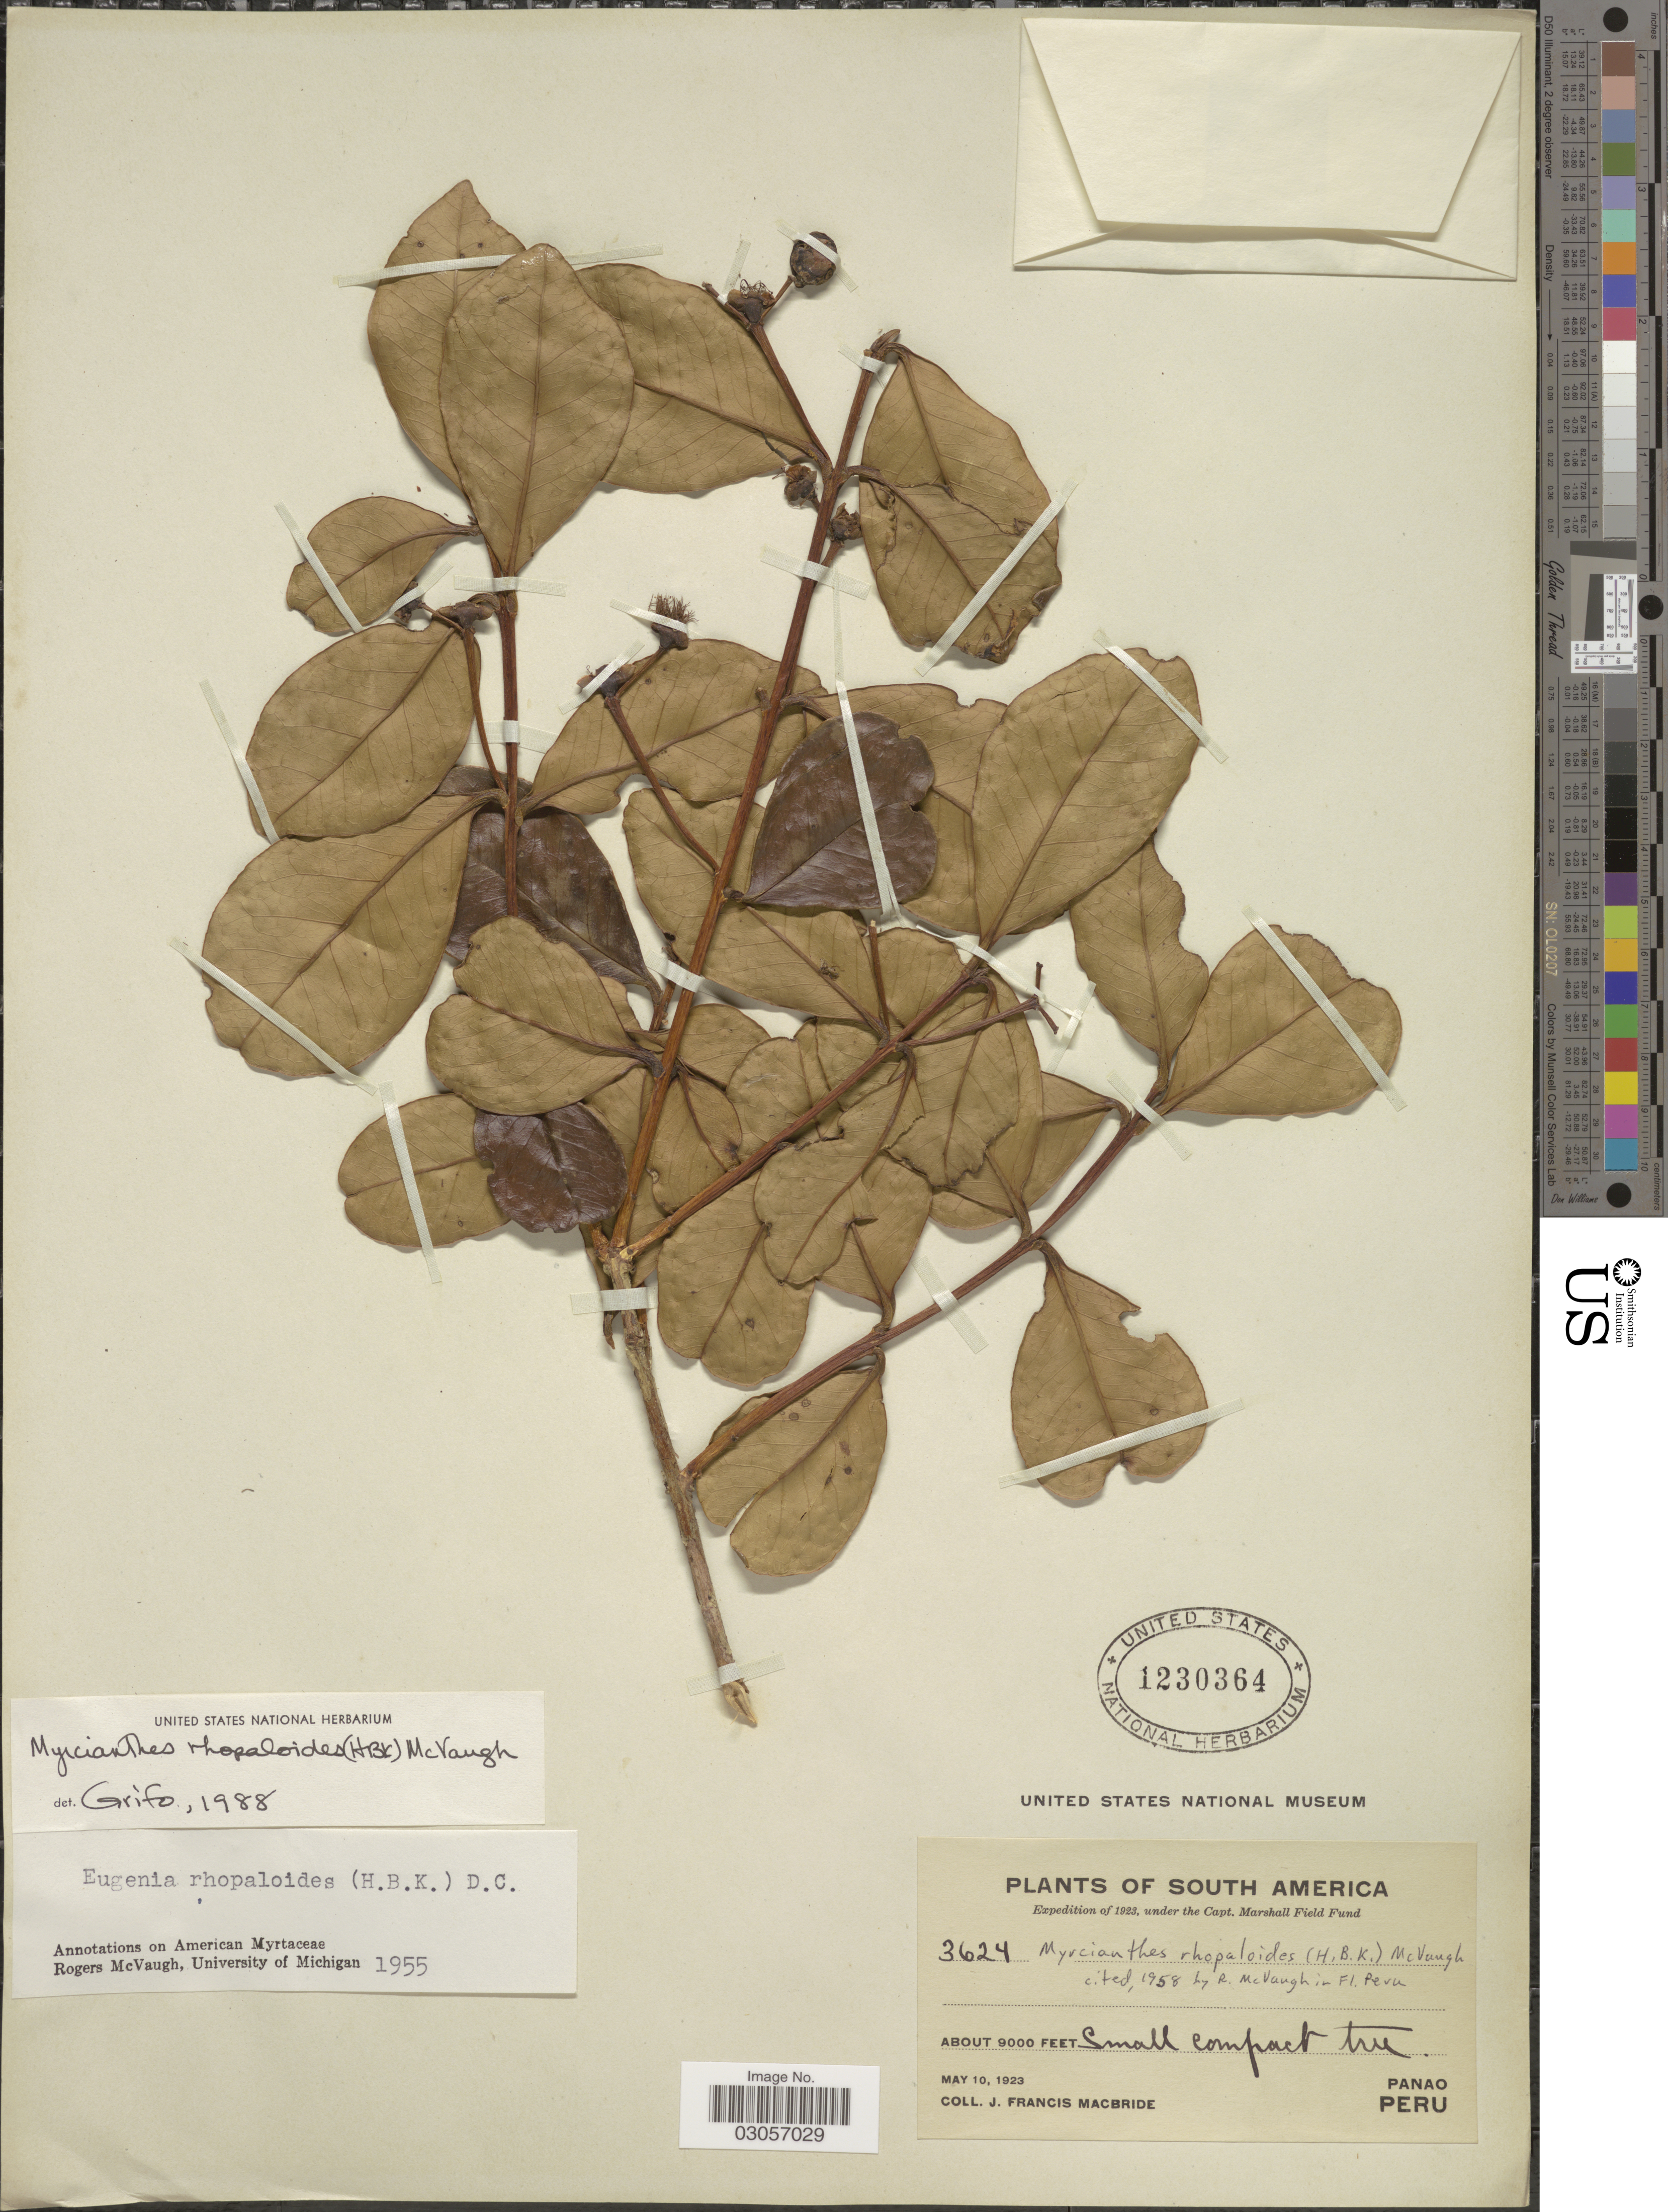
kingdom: Plantae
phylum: Tracheophyta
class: Magnoliopsida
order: Myrtales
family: Myrtaceae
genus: Myrcianthes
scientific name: Myrcianthes rhopaloides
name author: (Kunth) McVaugh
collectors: J. F. Macbride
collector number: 3624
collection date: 1923-05-10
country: Peru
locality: Panao.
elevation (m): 2743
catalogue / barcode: US 1230364